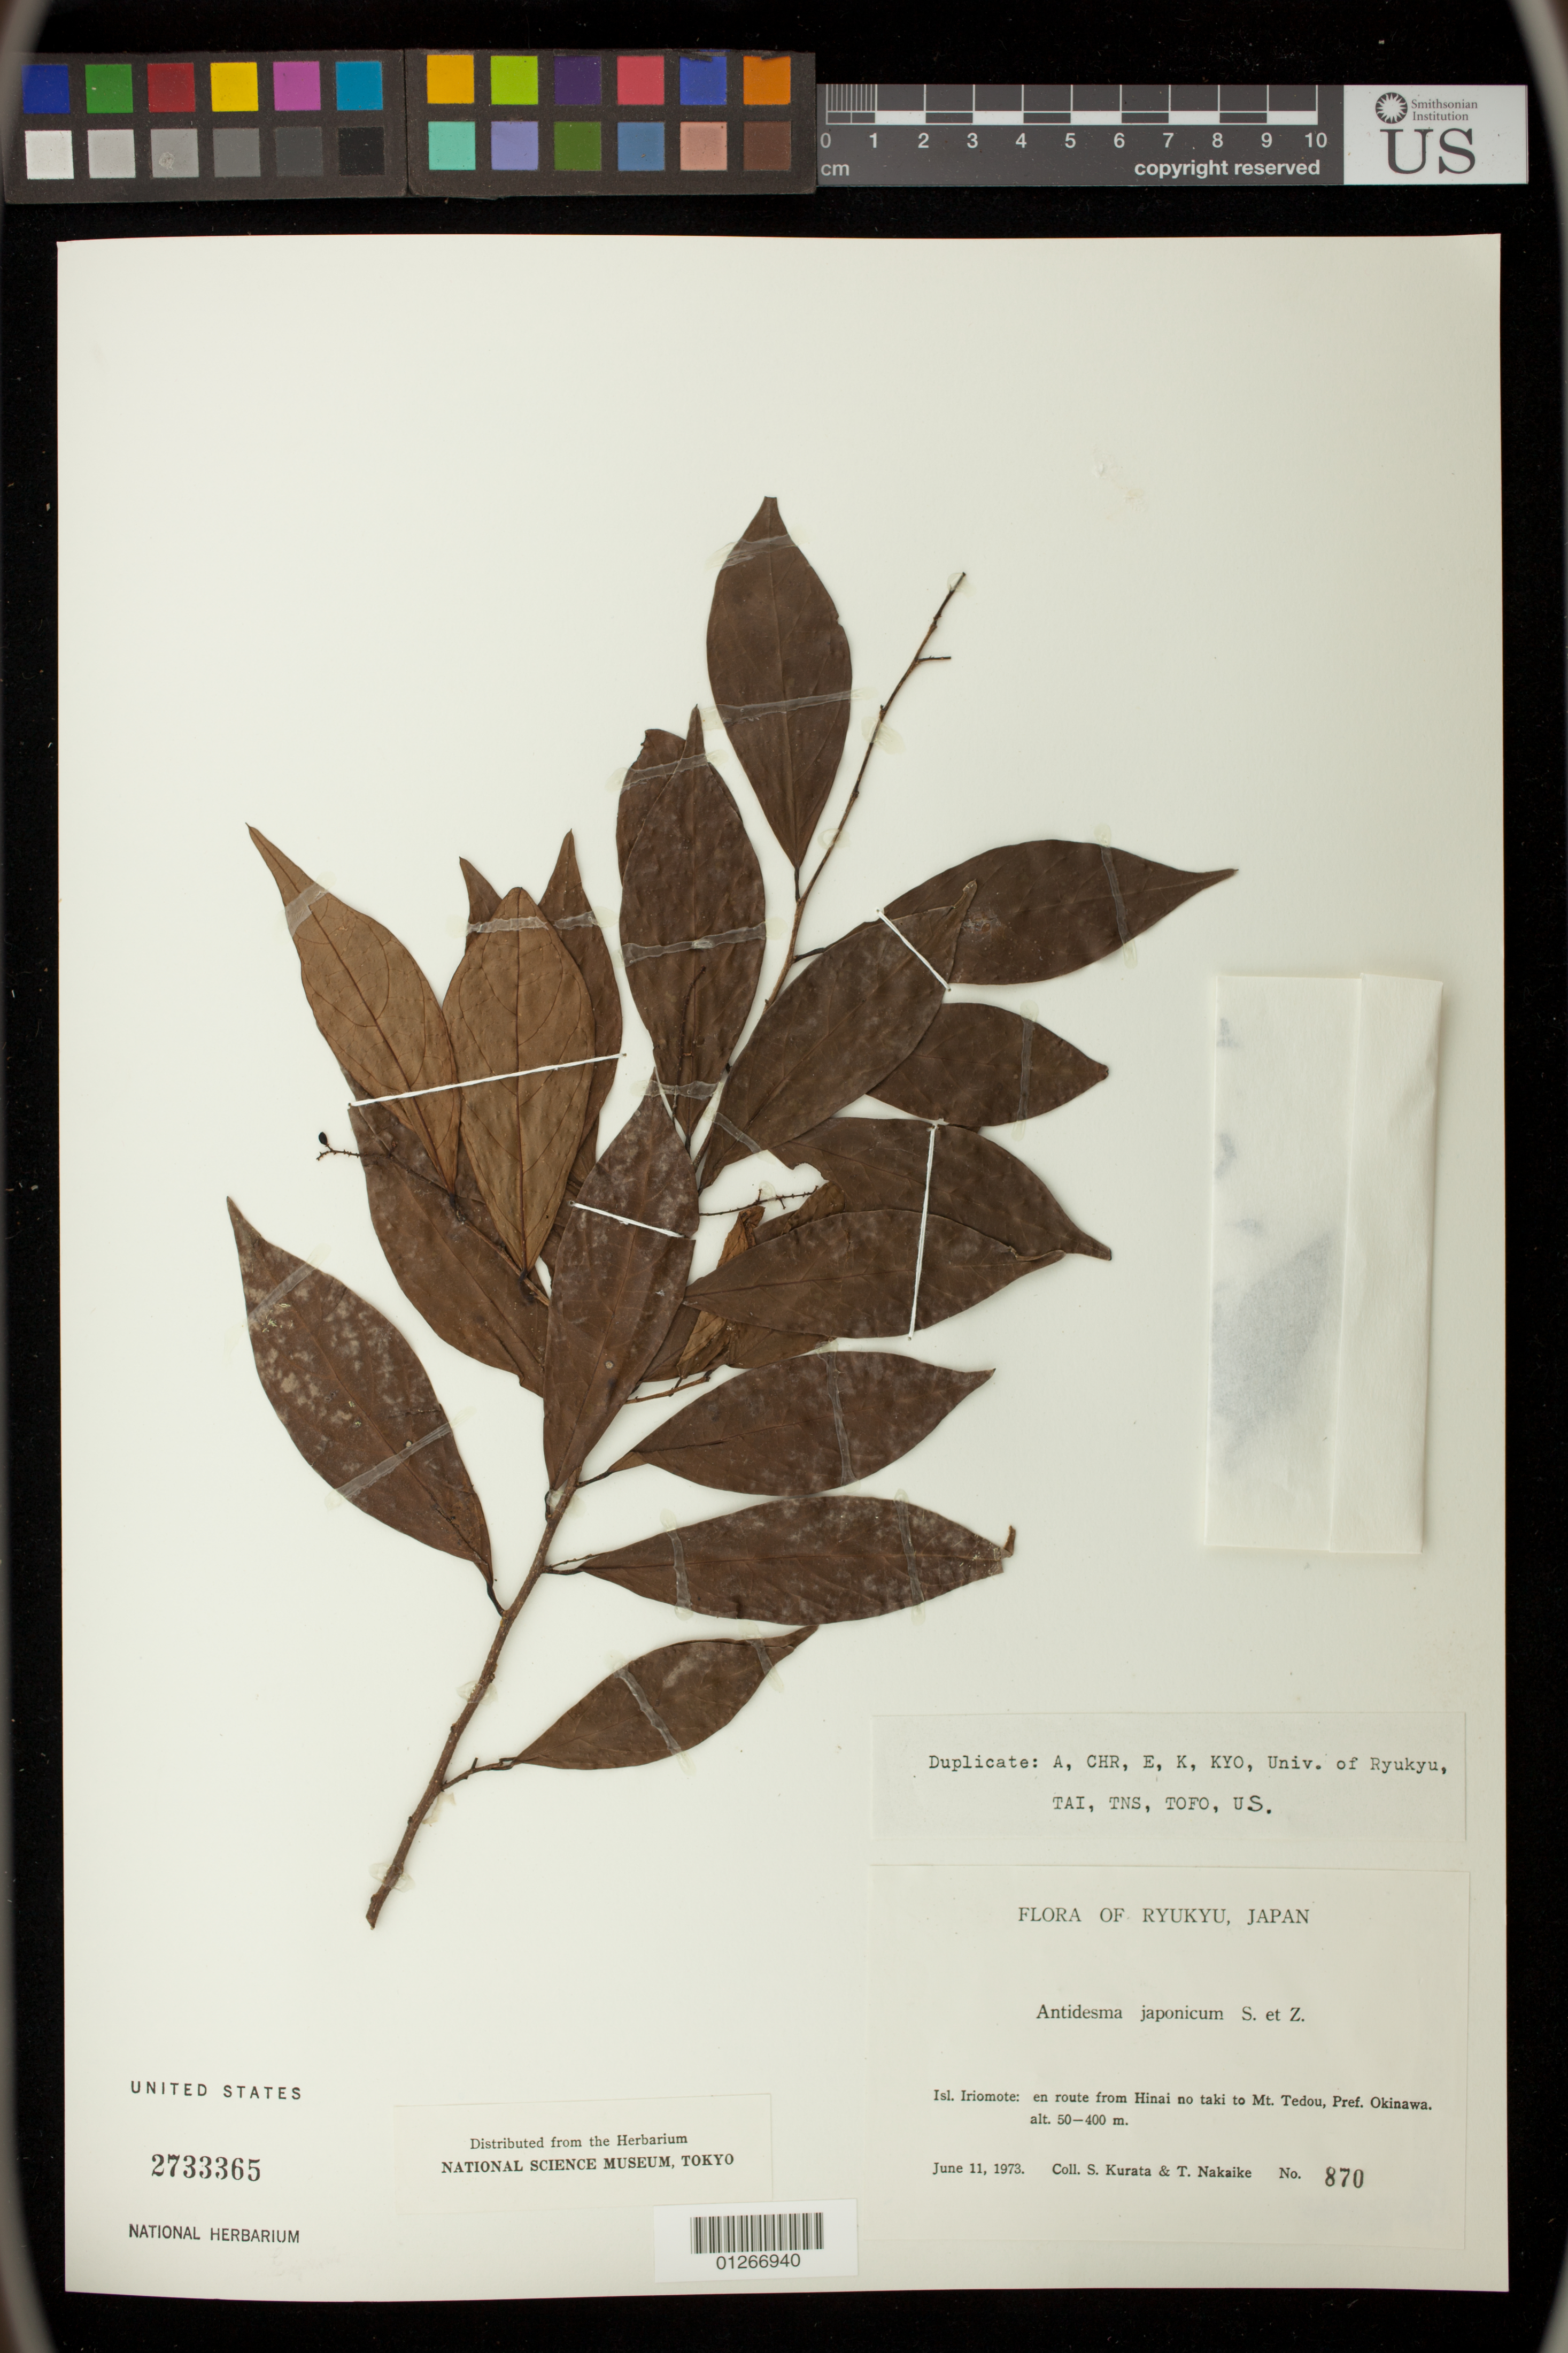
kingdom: Plantae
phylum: Tracheophyta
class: Magnoliopsida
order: Malpighiales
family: Phyllanthaceae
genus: Antidesma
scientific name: Antidesma japonicum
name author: Siebert & Zucc.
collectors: Sh. Kurata & T. Nakaike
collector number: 870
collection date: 1973-06-11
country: Japan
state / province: Okinawa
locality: Isl. Iriomote: en route from Hinai no taki to Mt. Tedou, Pref. Okinawa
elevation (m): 50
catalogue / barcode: US 2733365